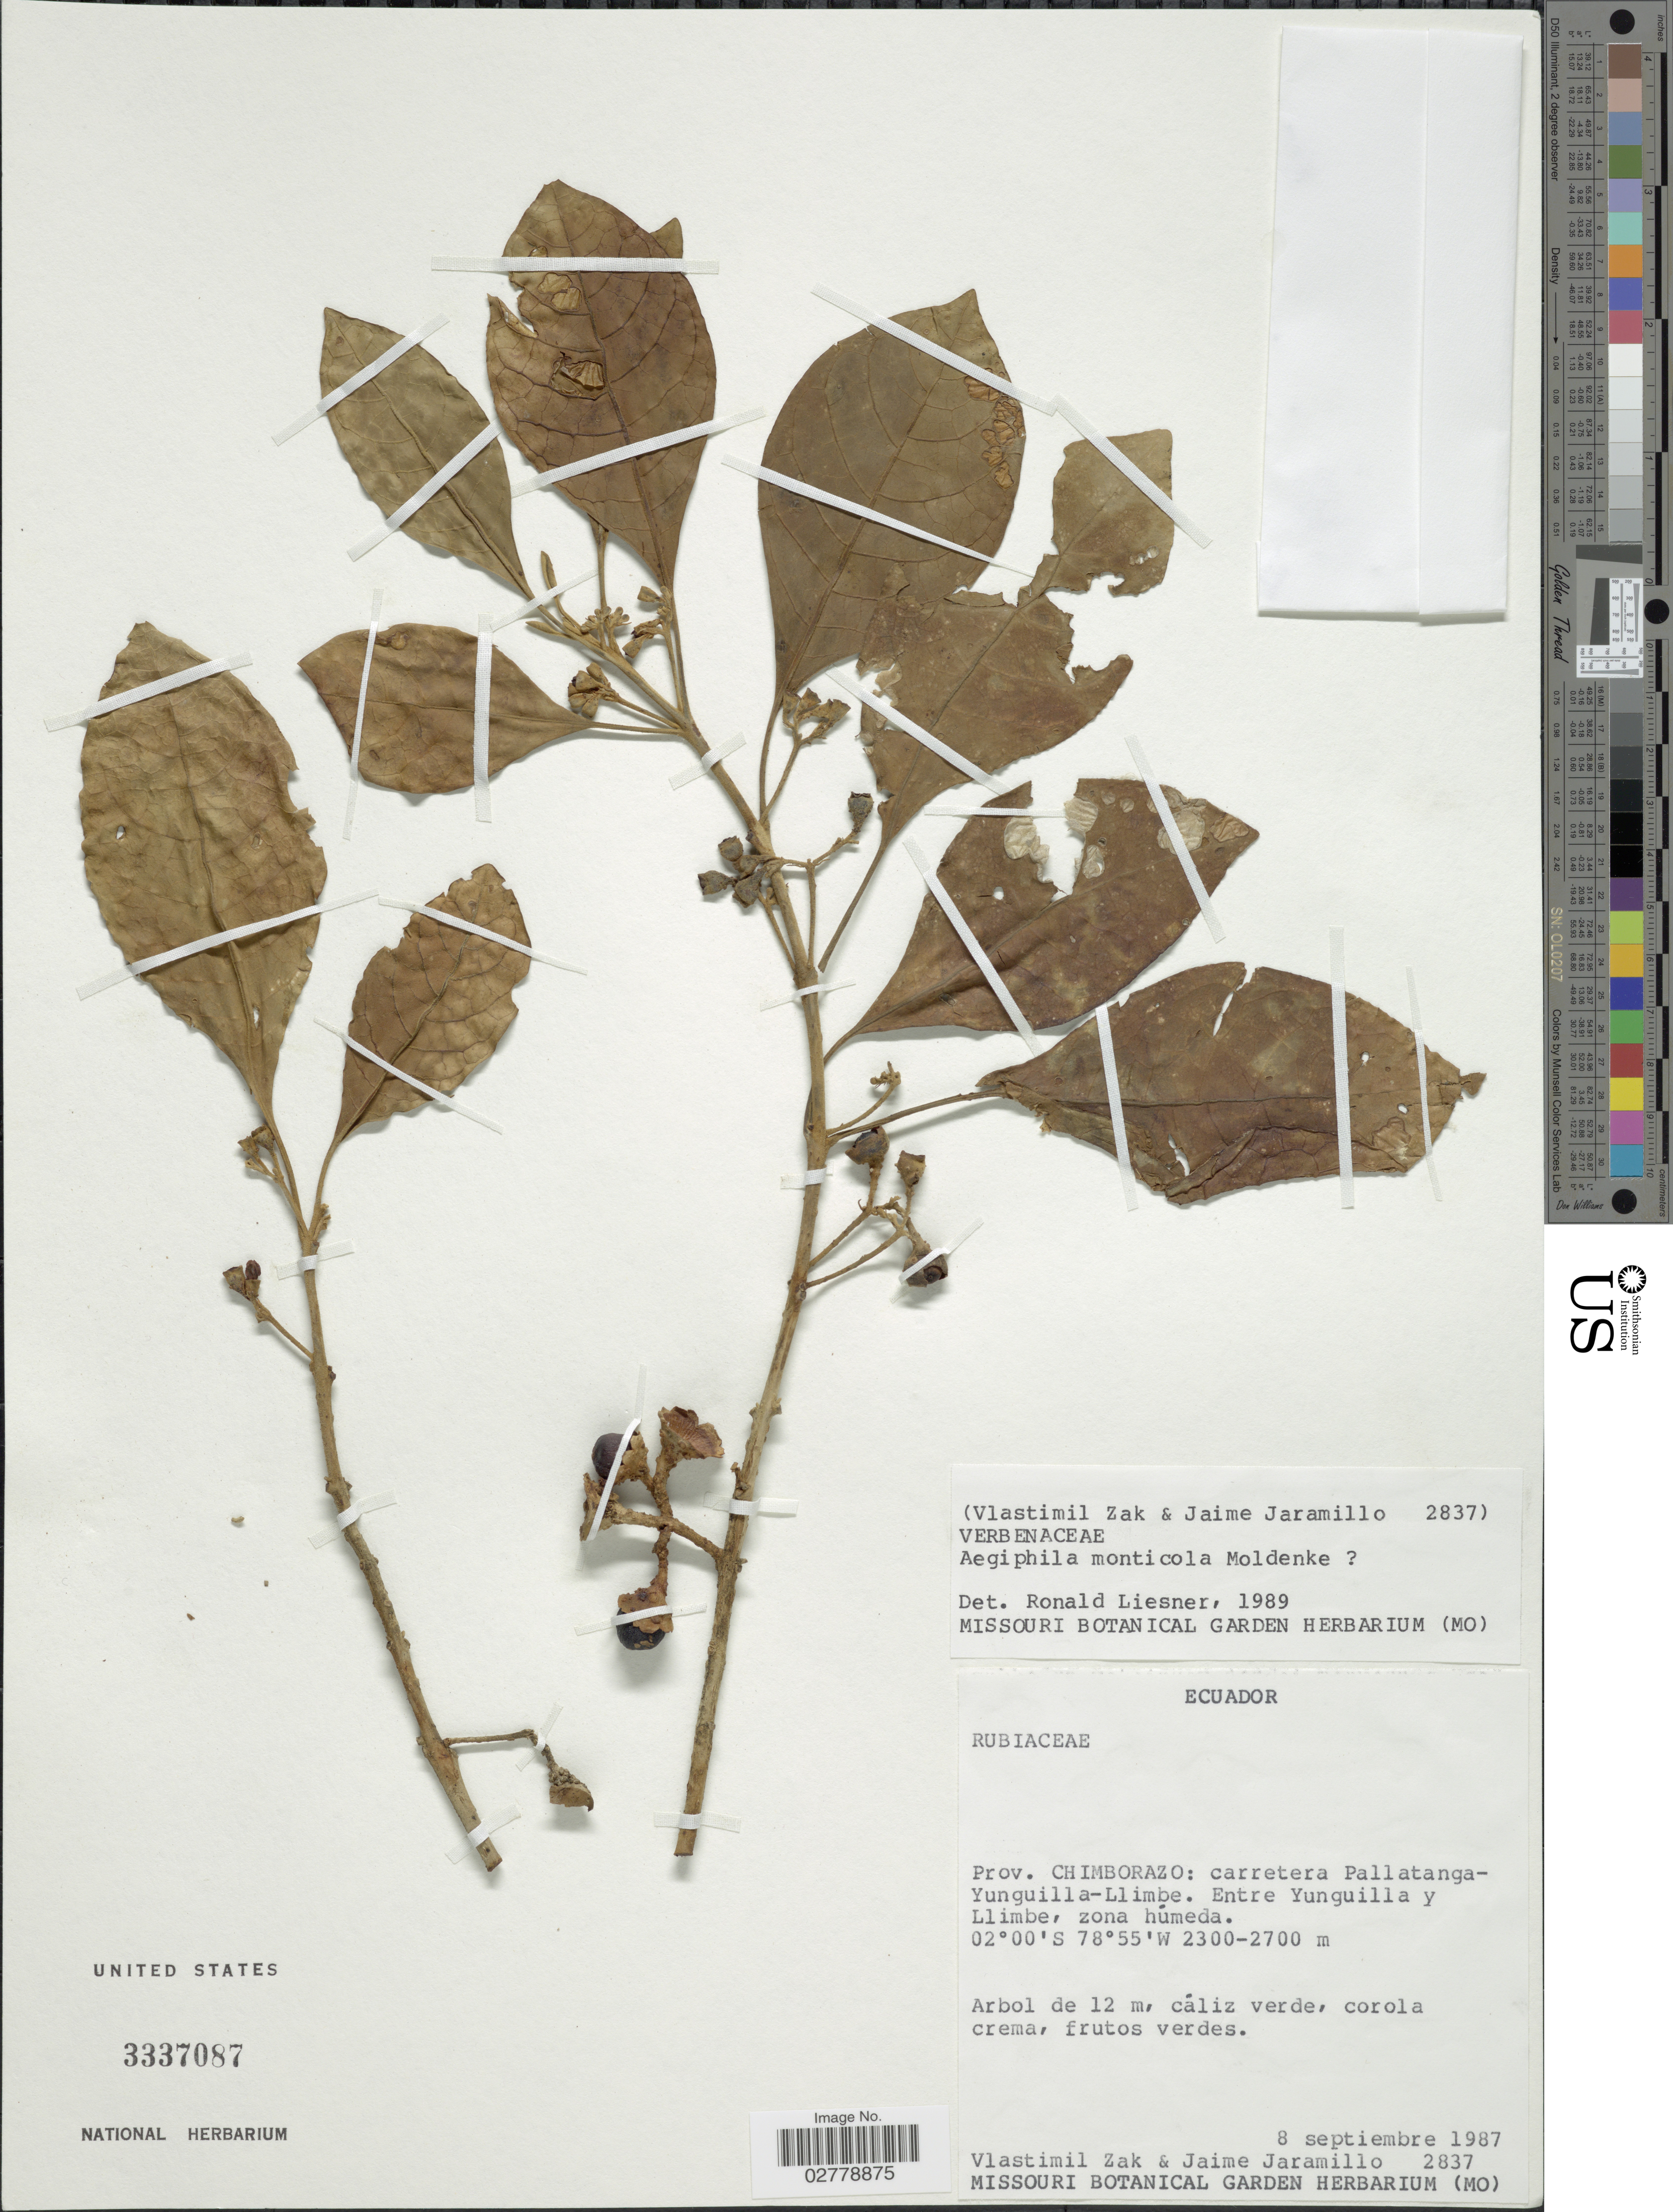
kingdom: Plantae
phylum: Tracheophyta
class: Magnoliopsida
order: Lamiales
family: Lamiaceae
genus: Aegiphila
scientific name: Aegiphila monticola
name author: Moldenke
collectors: V. Zak & J. Jaramillo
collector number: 2837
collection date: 1987-09-08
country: Ecuador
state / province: Chimborazo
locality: Carretera Pallatanga-Yunguilla-Llimbe. Entre Yunguilla y Llimbe, zona húmeda.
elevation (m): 2300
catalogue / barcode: US 3337087